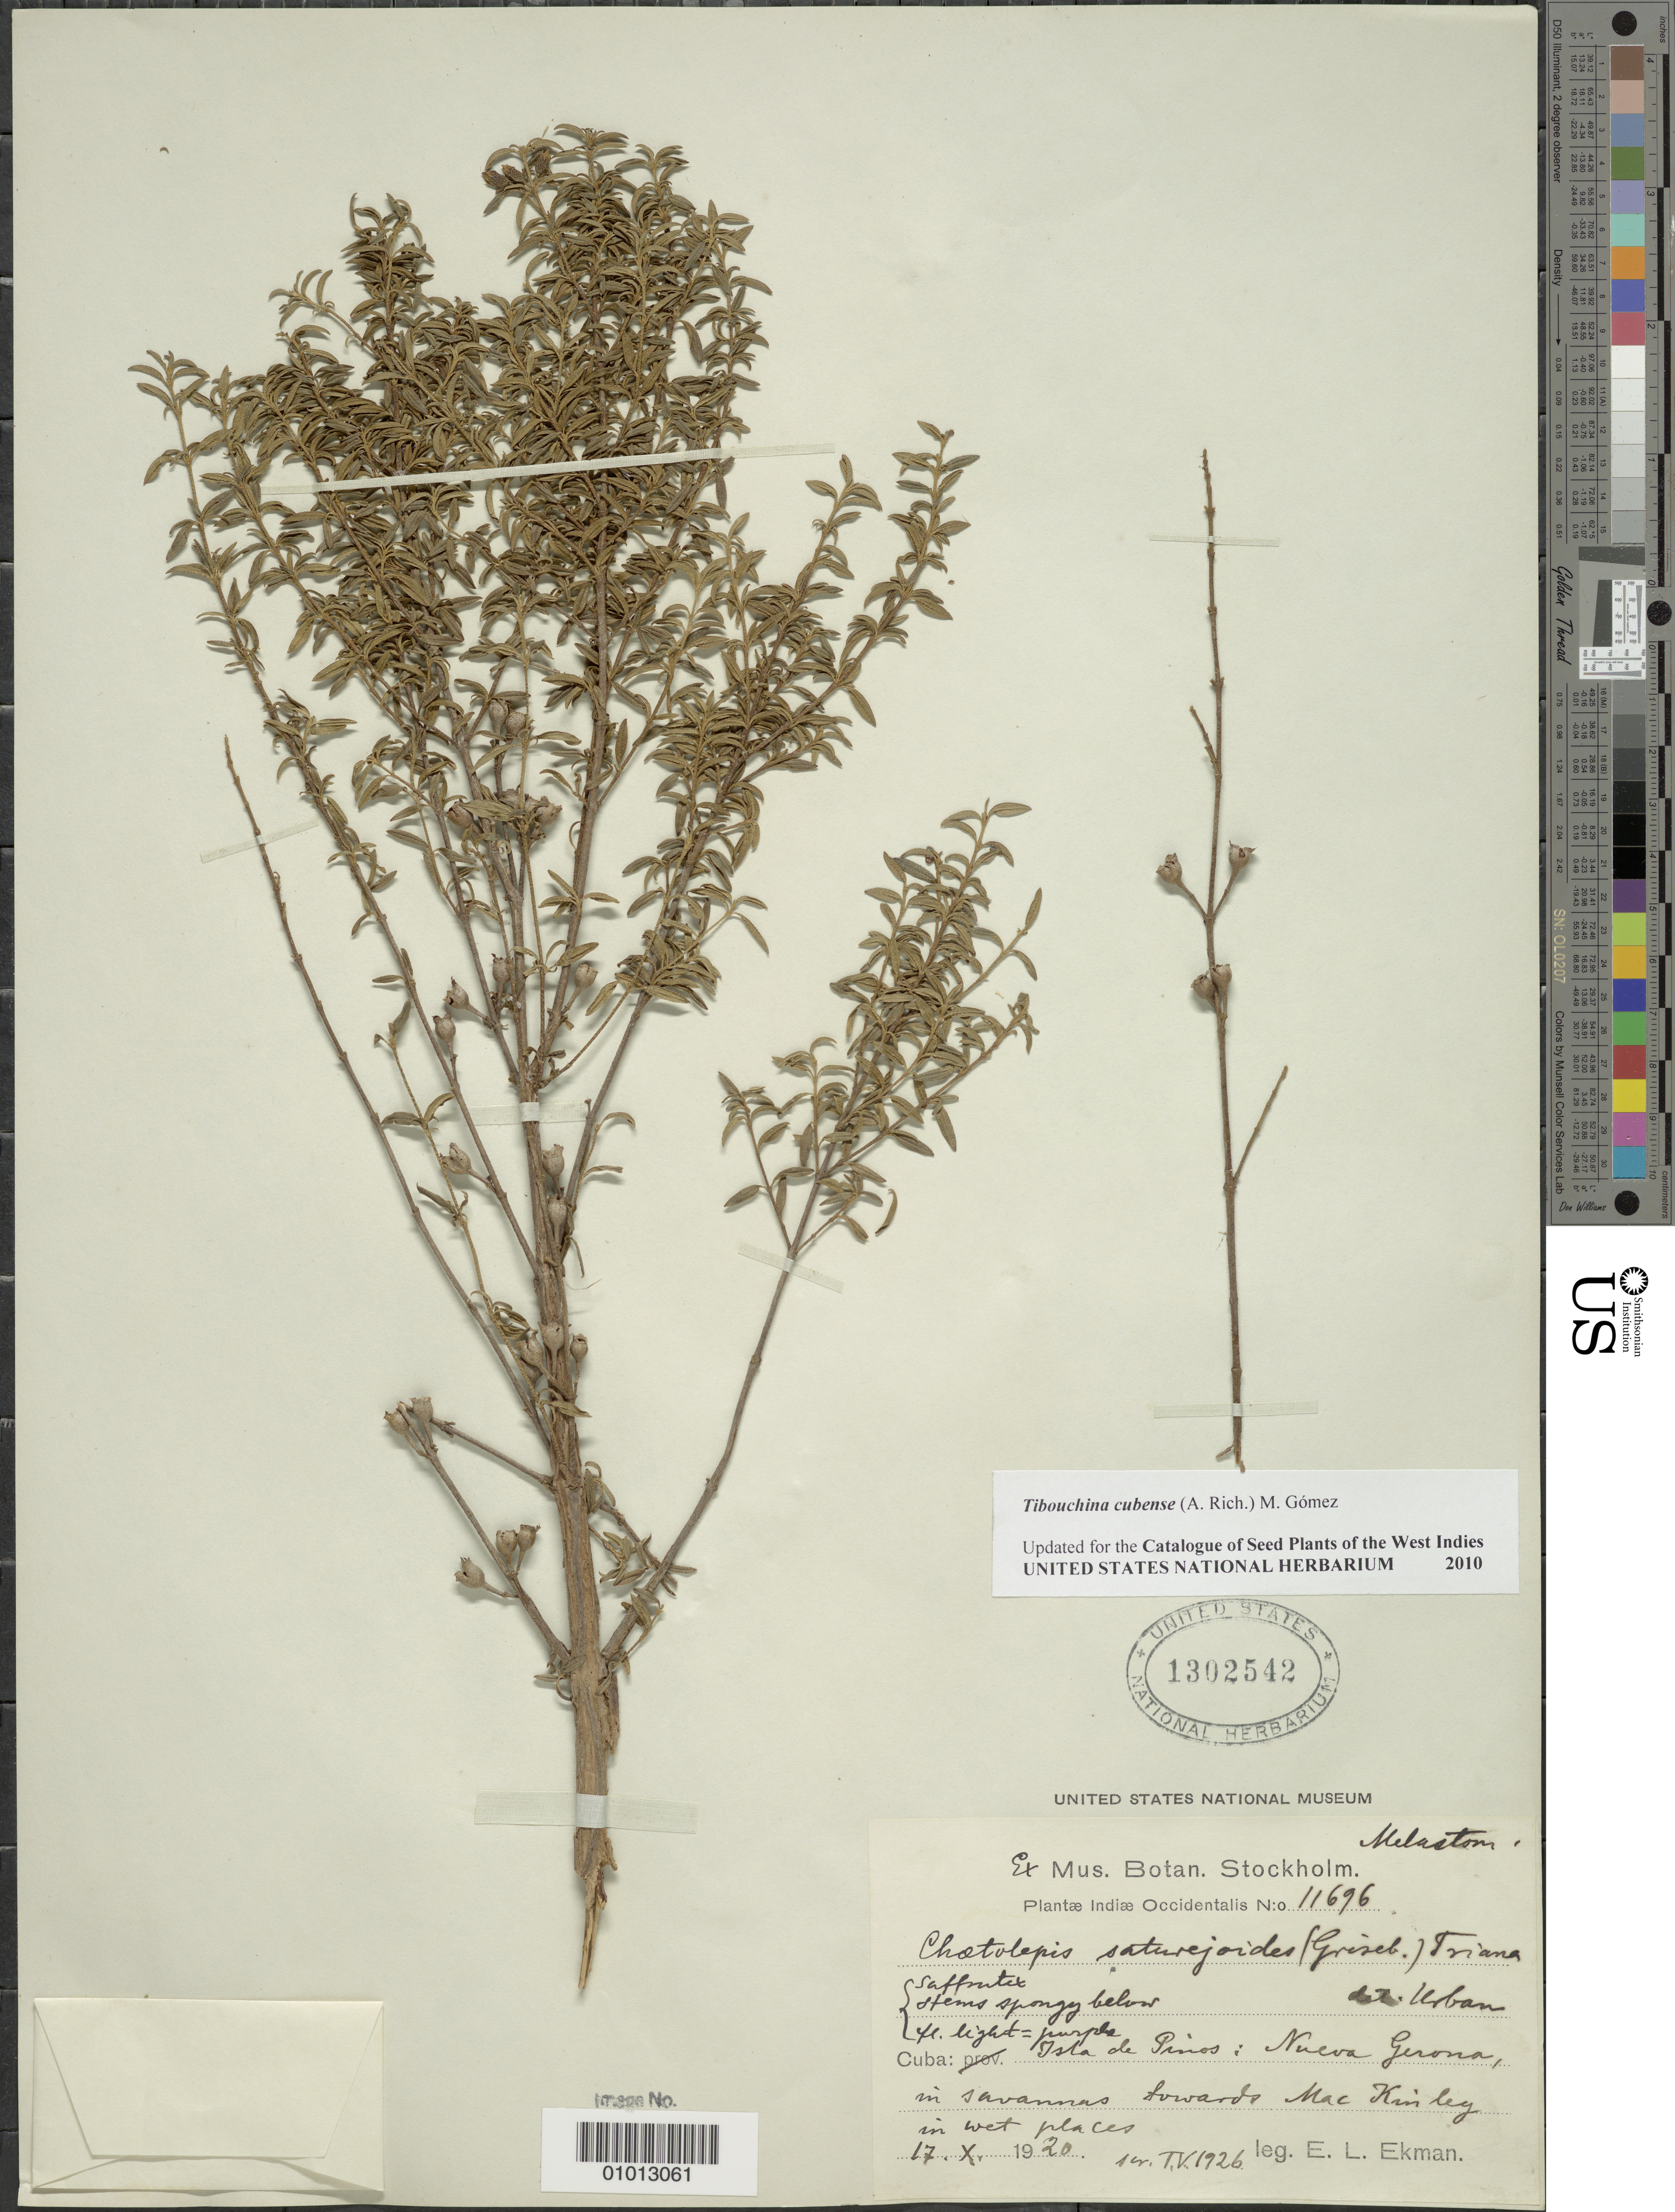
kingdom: Plantae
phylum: Tracheophyta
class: Magnoliopsida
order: Myrtales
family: Melastomataceae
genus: Arthrostemma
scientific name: Arthrostemma cubense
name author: A. Rich.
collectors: E. L. Ekman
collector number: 11696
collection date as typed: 17 Oct 1920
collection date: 1920-10-17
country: Cuba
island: Isla de la Juventud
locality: Neuva Gerona, towards MacKinley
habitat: In savannas, in wet places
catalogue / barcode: US 1302542